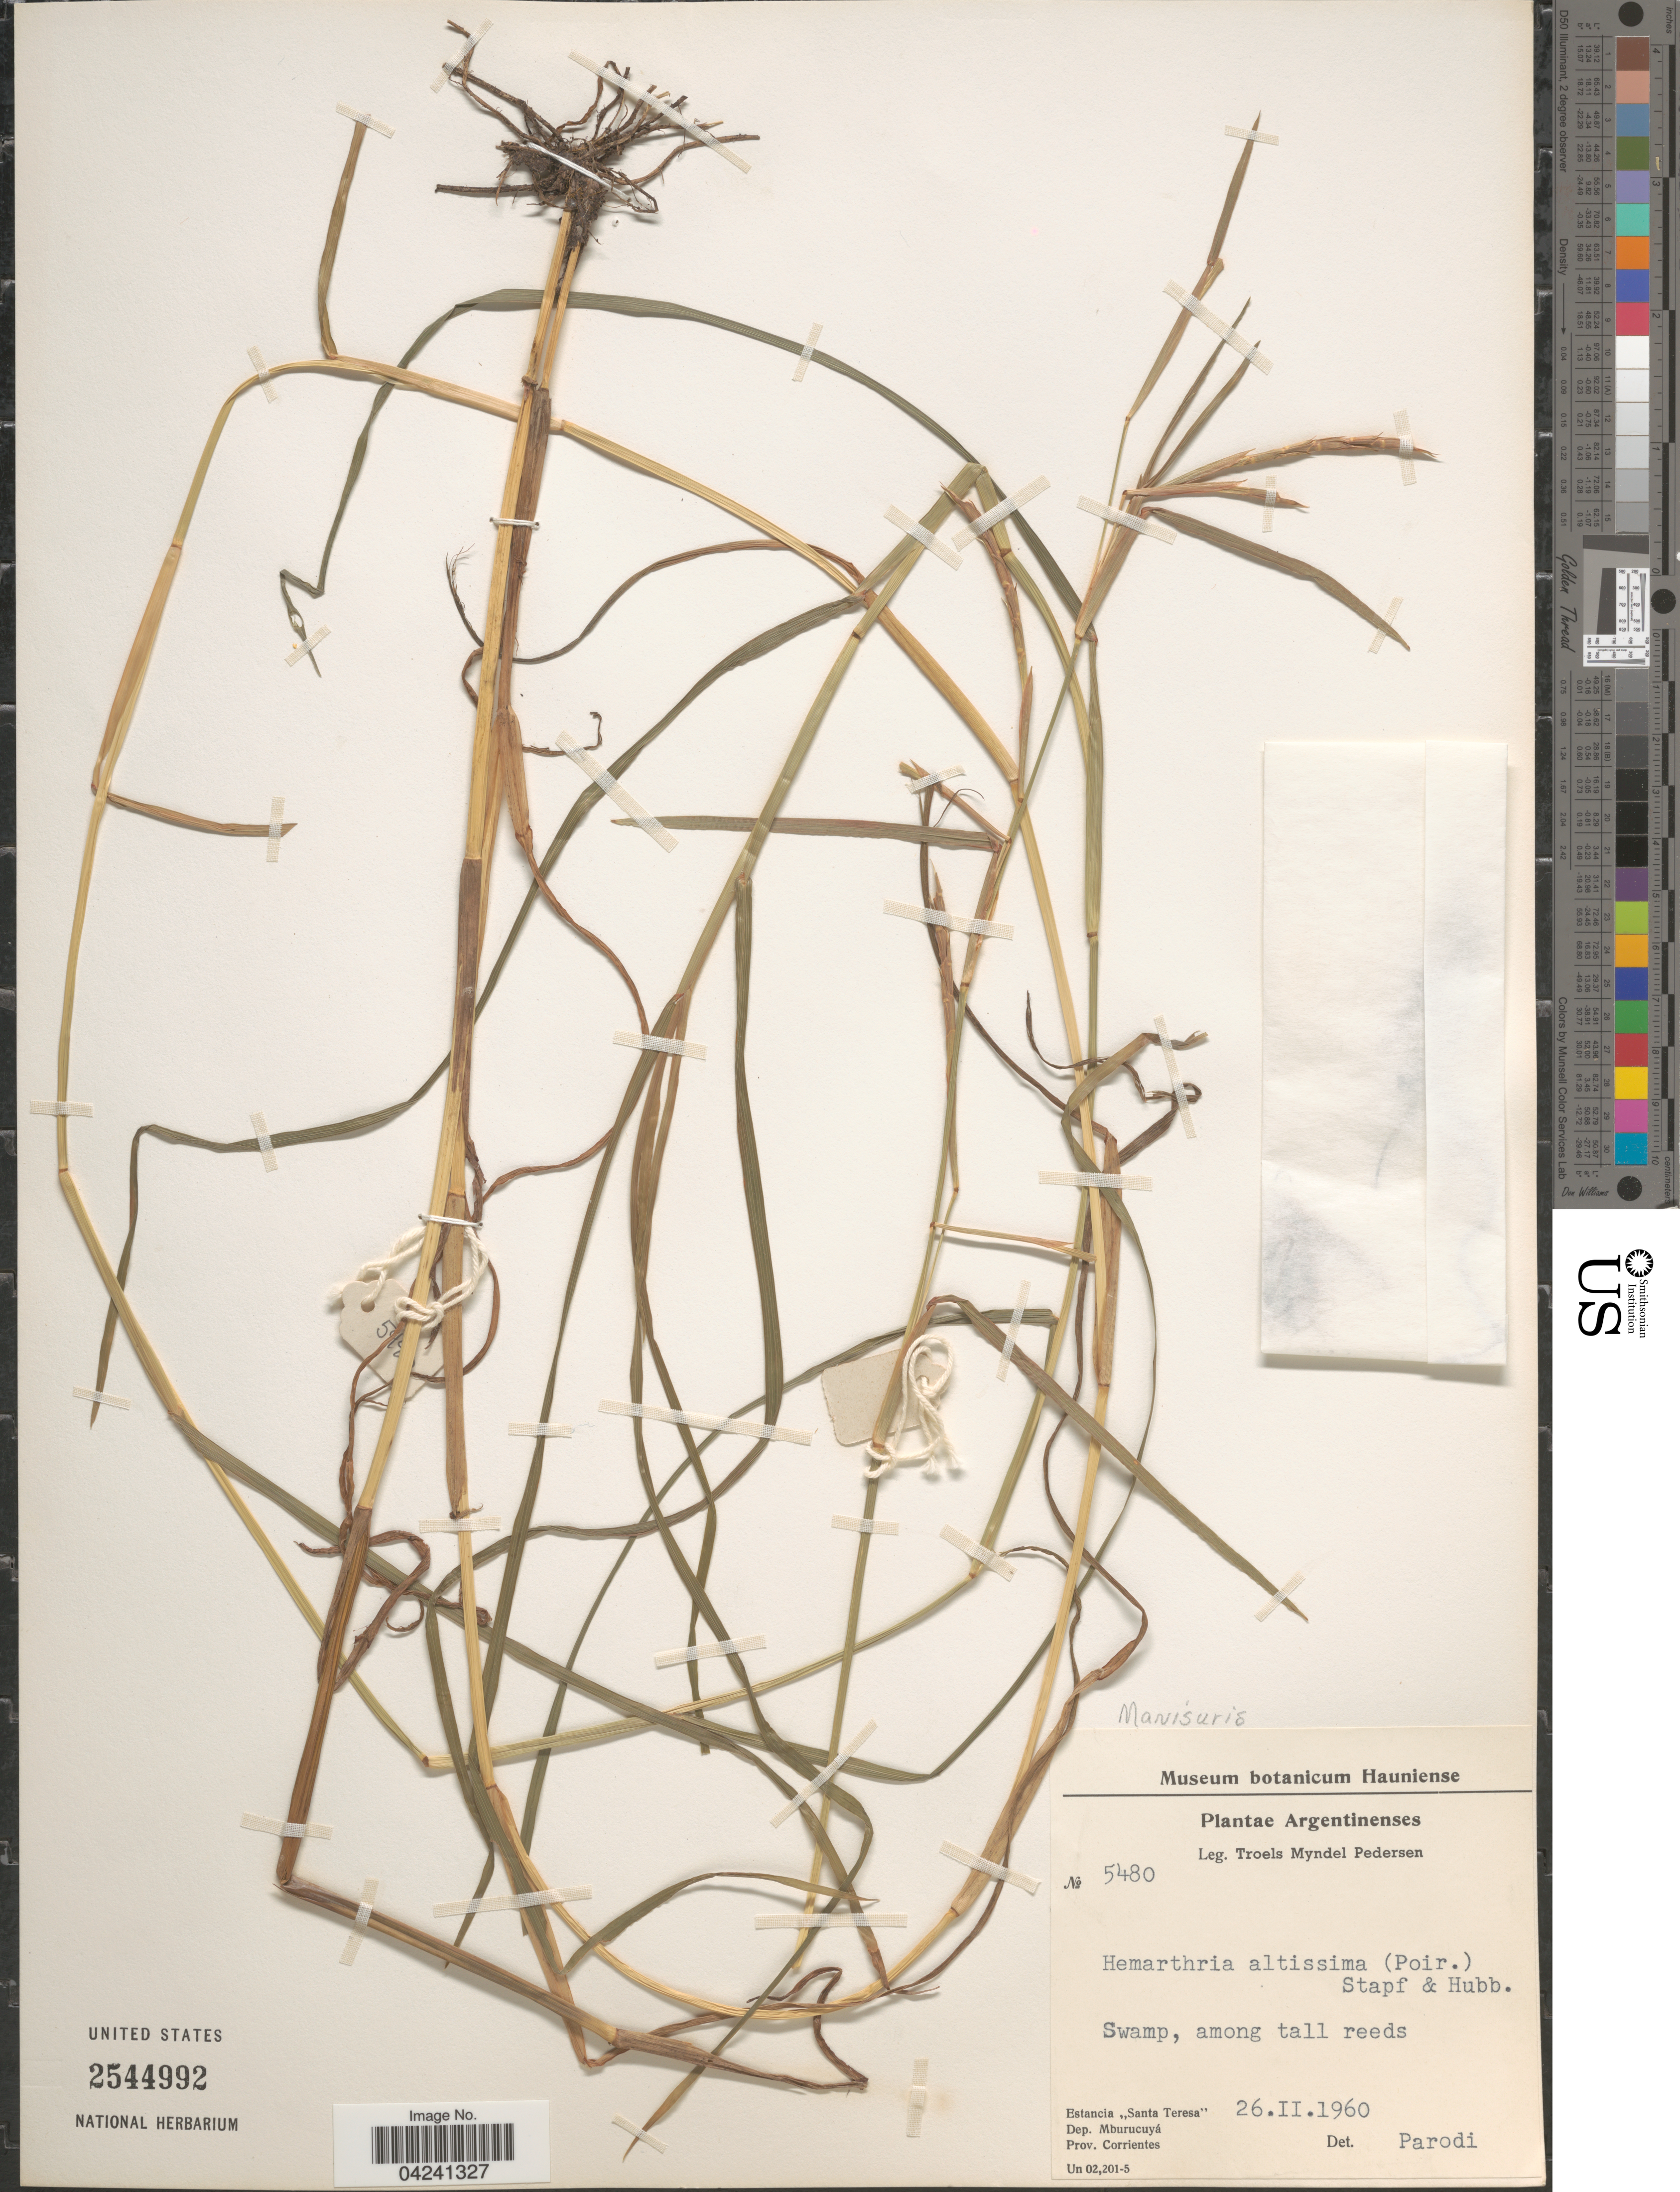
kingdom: Plantae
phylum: Tracheophyta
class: Liliopsida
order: Poales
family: Poaceae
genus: Hemarthria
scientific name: Hemarthria altissima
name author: (Poir.) Stapf & C. E. Hubb.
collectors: T. Pederson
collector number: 5480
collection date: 1960-02-26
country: Argentina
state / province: Corrientes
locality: Estancia "Santa Teresa". Dep. Mburucuyá.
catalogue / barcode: US 2544992